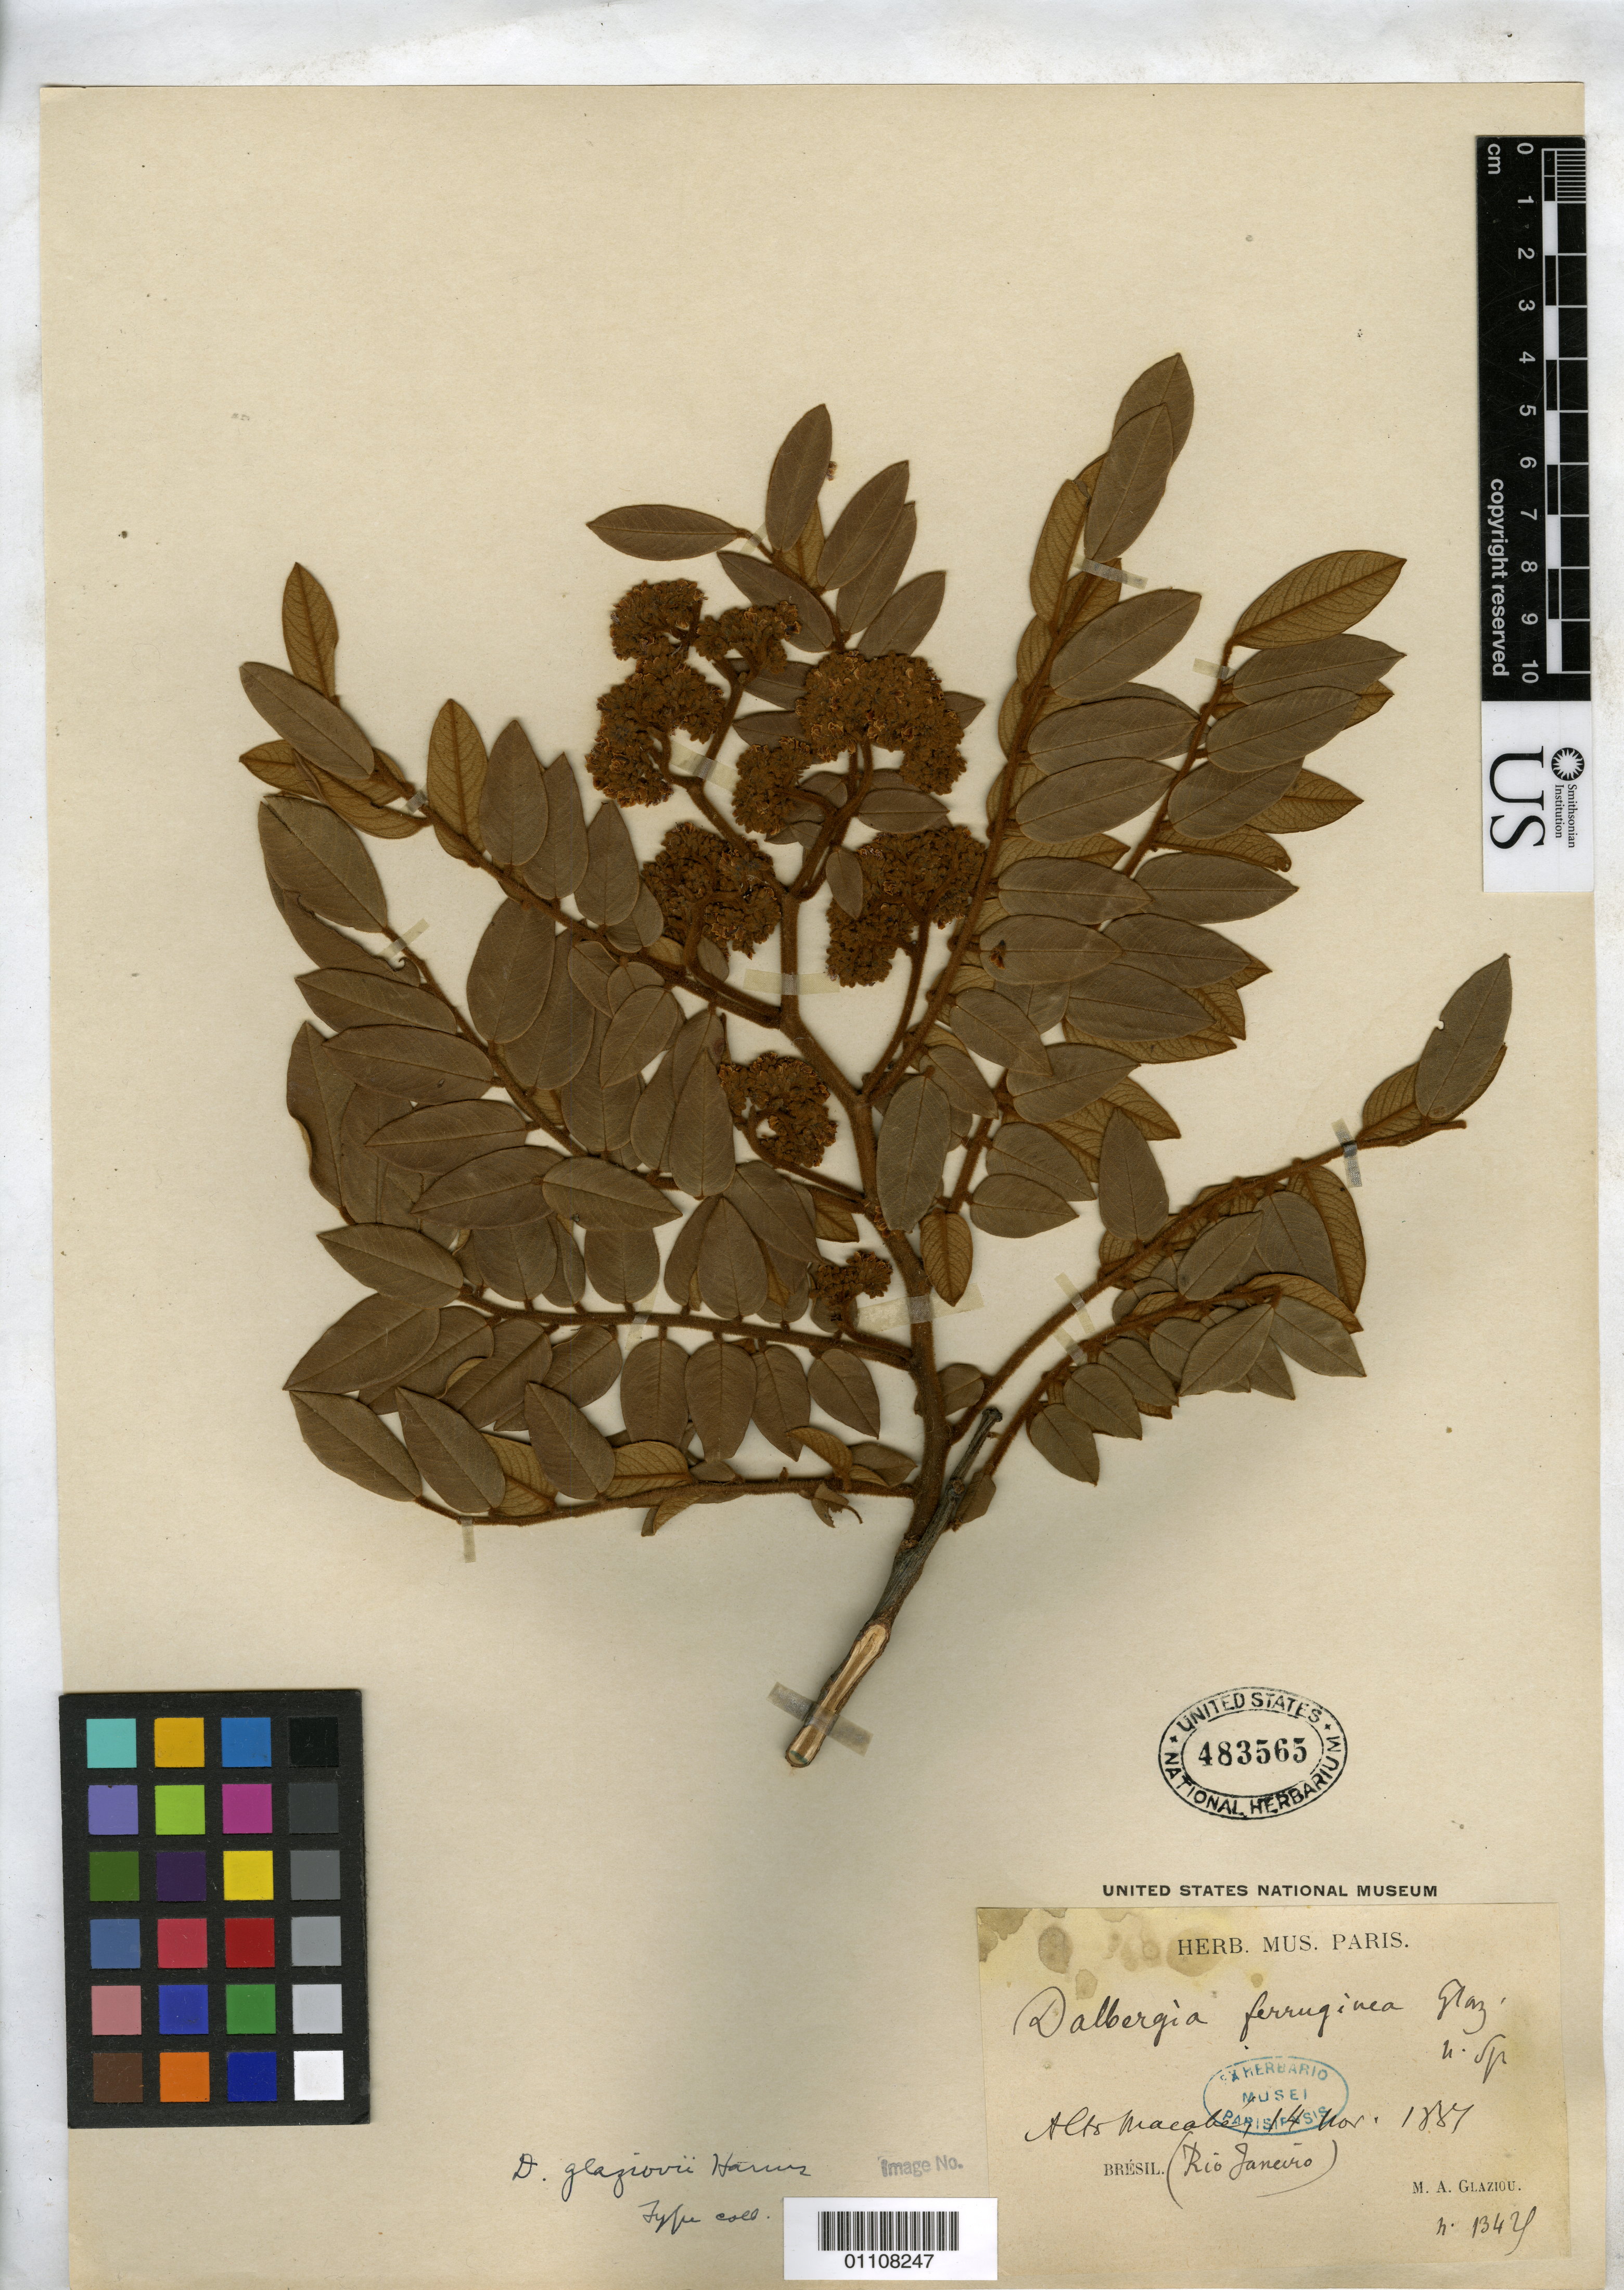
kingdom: Plantae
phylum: Tracheophyta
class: Magnoliopsida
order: Fabales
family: Fabaceae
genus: Dalbergia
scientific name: Dalbergia glaziovii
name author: Harms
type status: Type Collection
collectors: A. F. M. Glaziou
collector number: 1345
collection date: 1881-11-04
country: Brazil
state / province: Rio de Janeiro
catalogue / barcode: US 483565